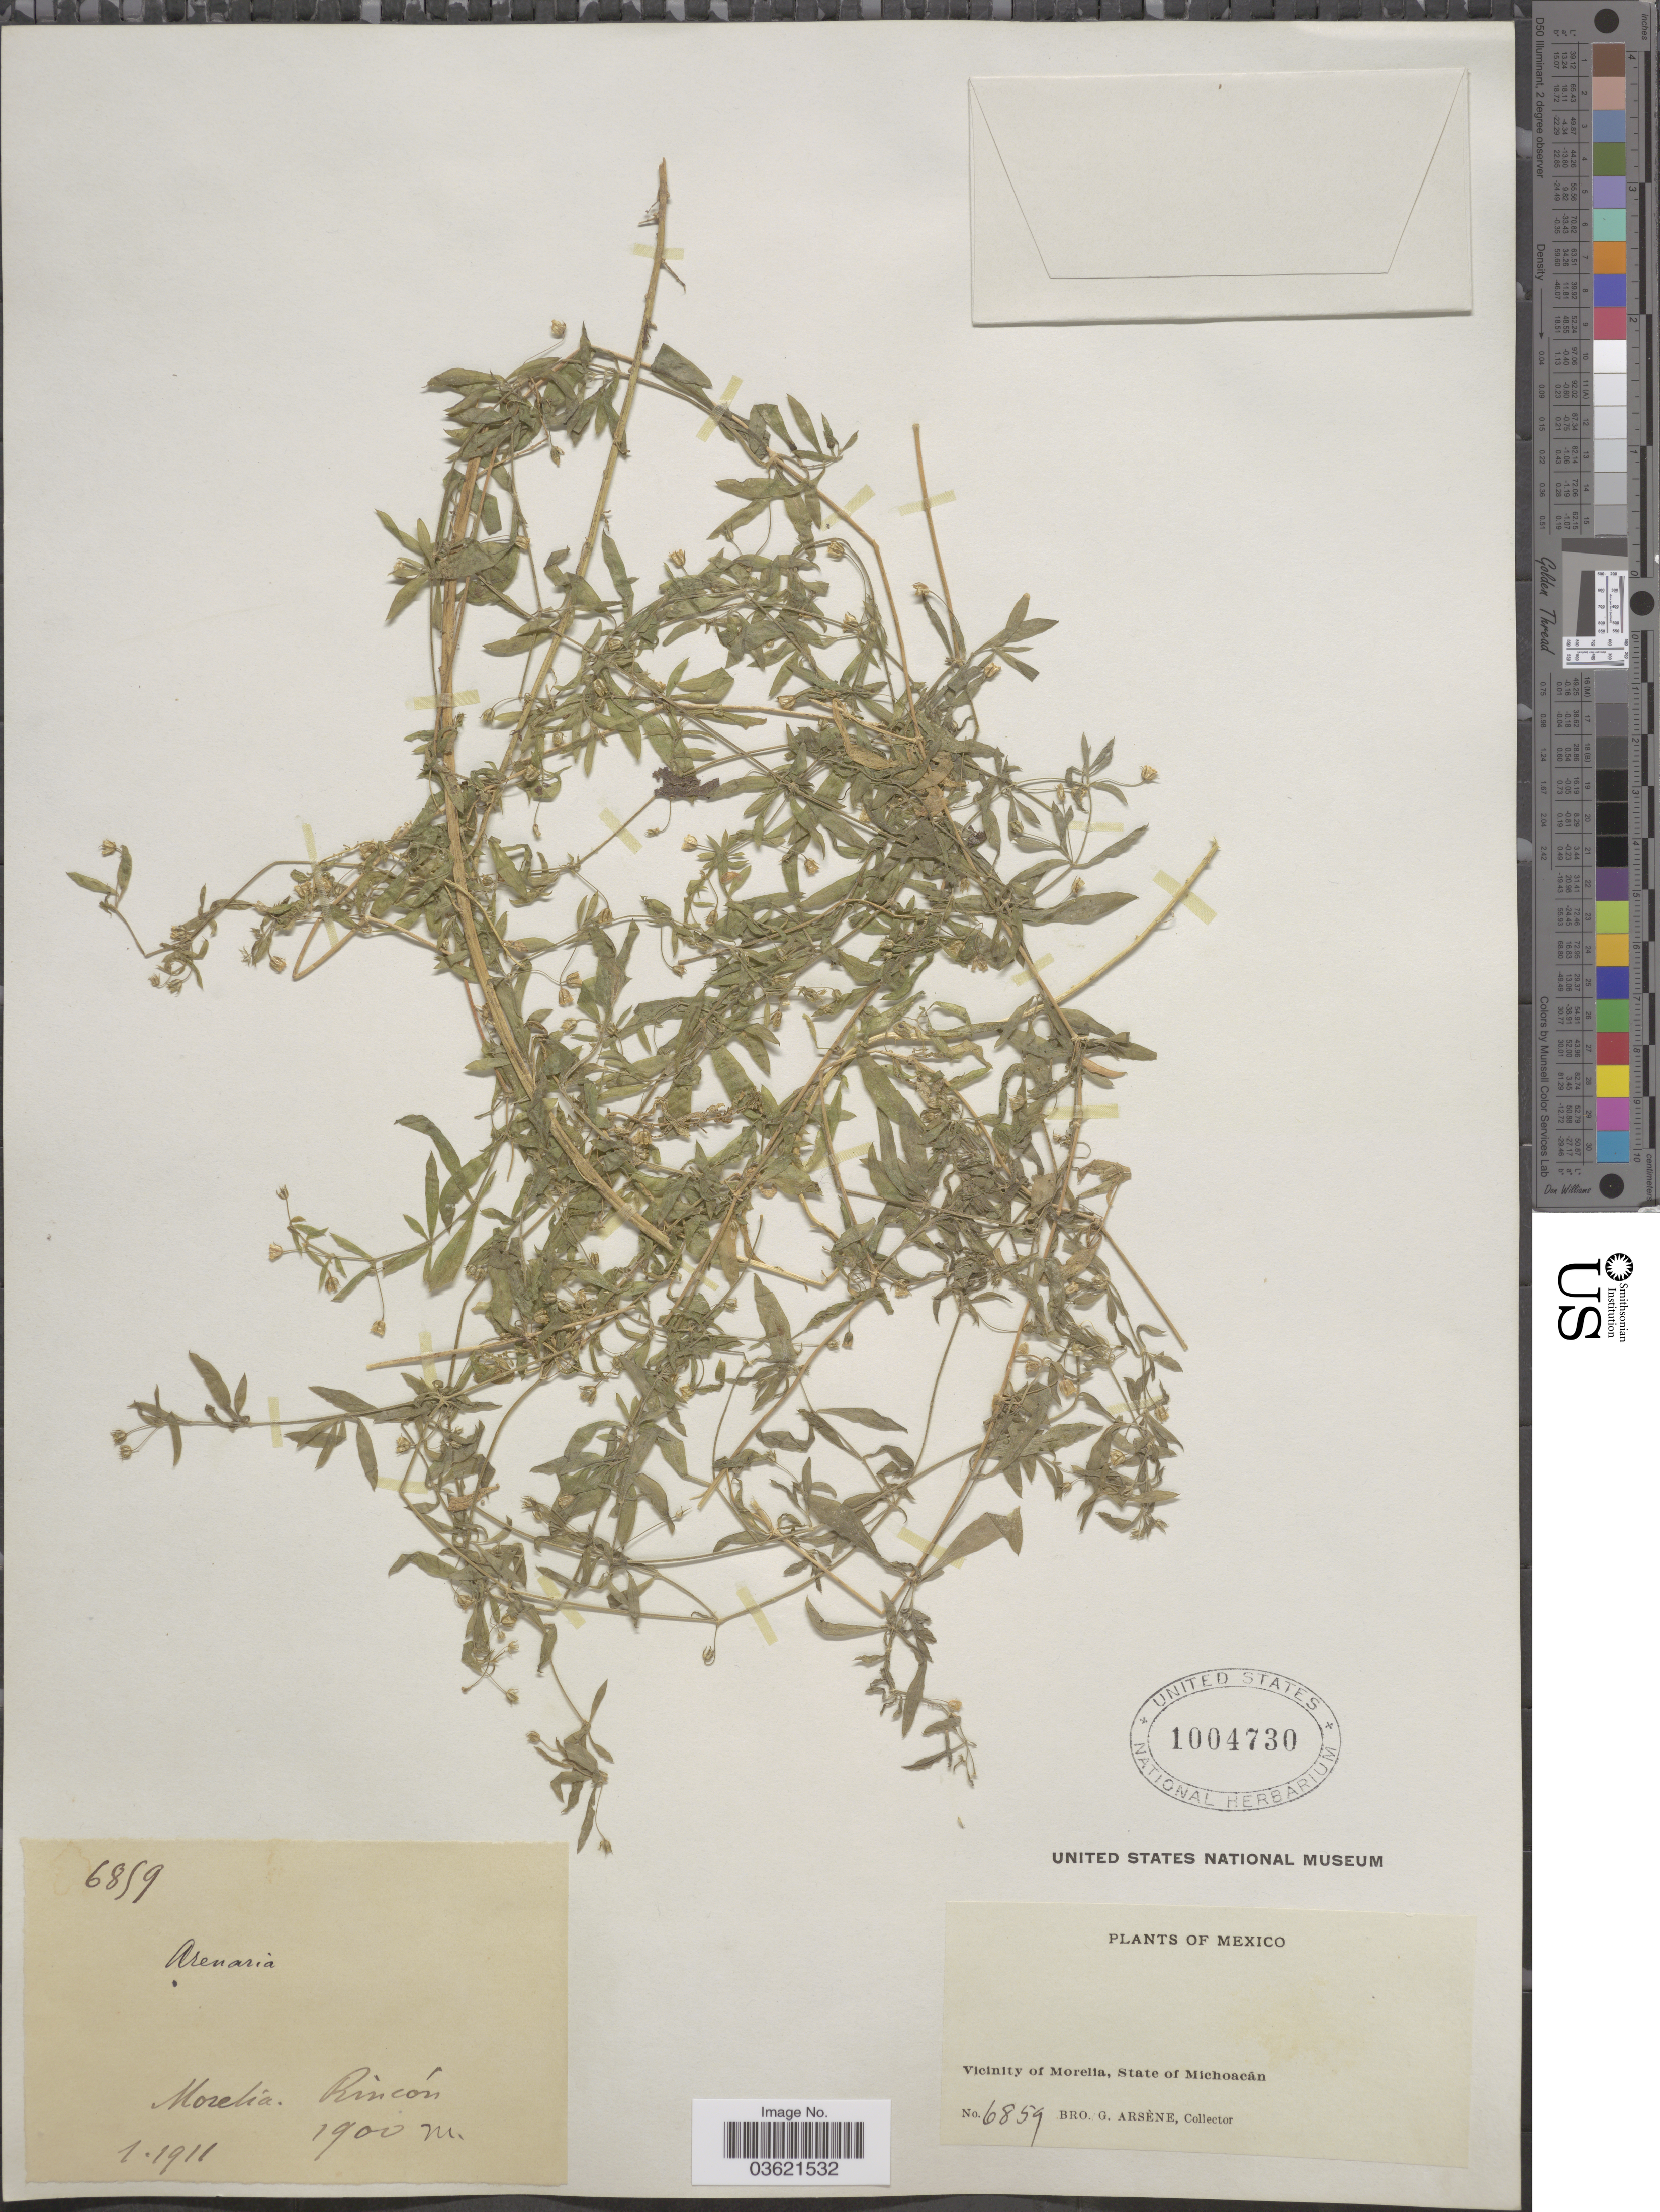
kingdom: Plantae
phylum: Tracheophyta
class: Magnoliopsida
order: Caryophyllales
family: Caryophyllaceae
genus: Arenaria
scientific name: Arenaria lanuginosa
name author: (Michx.) Rohrb.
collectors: Bro. G. Arsène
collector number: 6859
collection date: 1911-01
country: Mexico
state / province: Michoacán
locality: Morelia. Rincón. Vicinity of Morelia.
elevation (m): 1900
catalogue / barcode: US 1004730